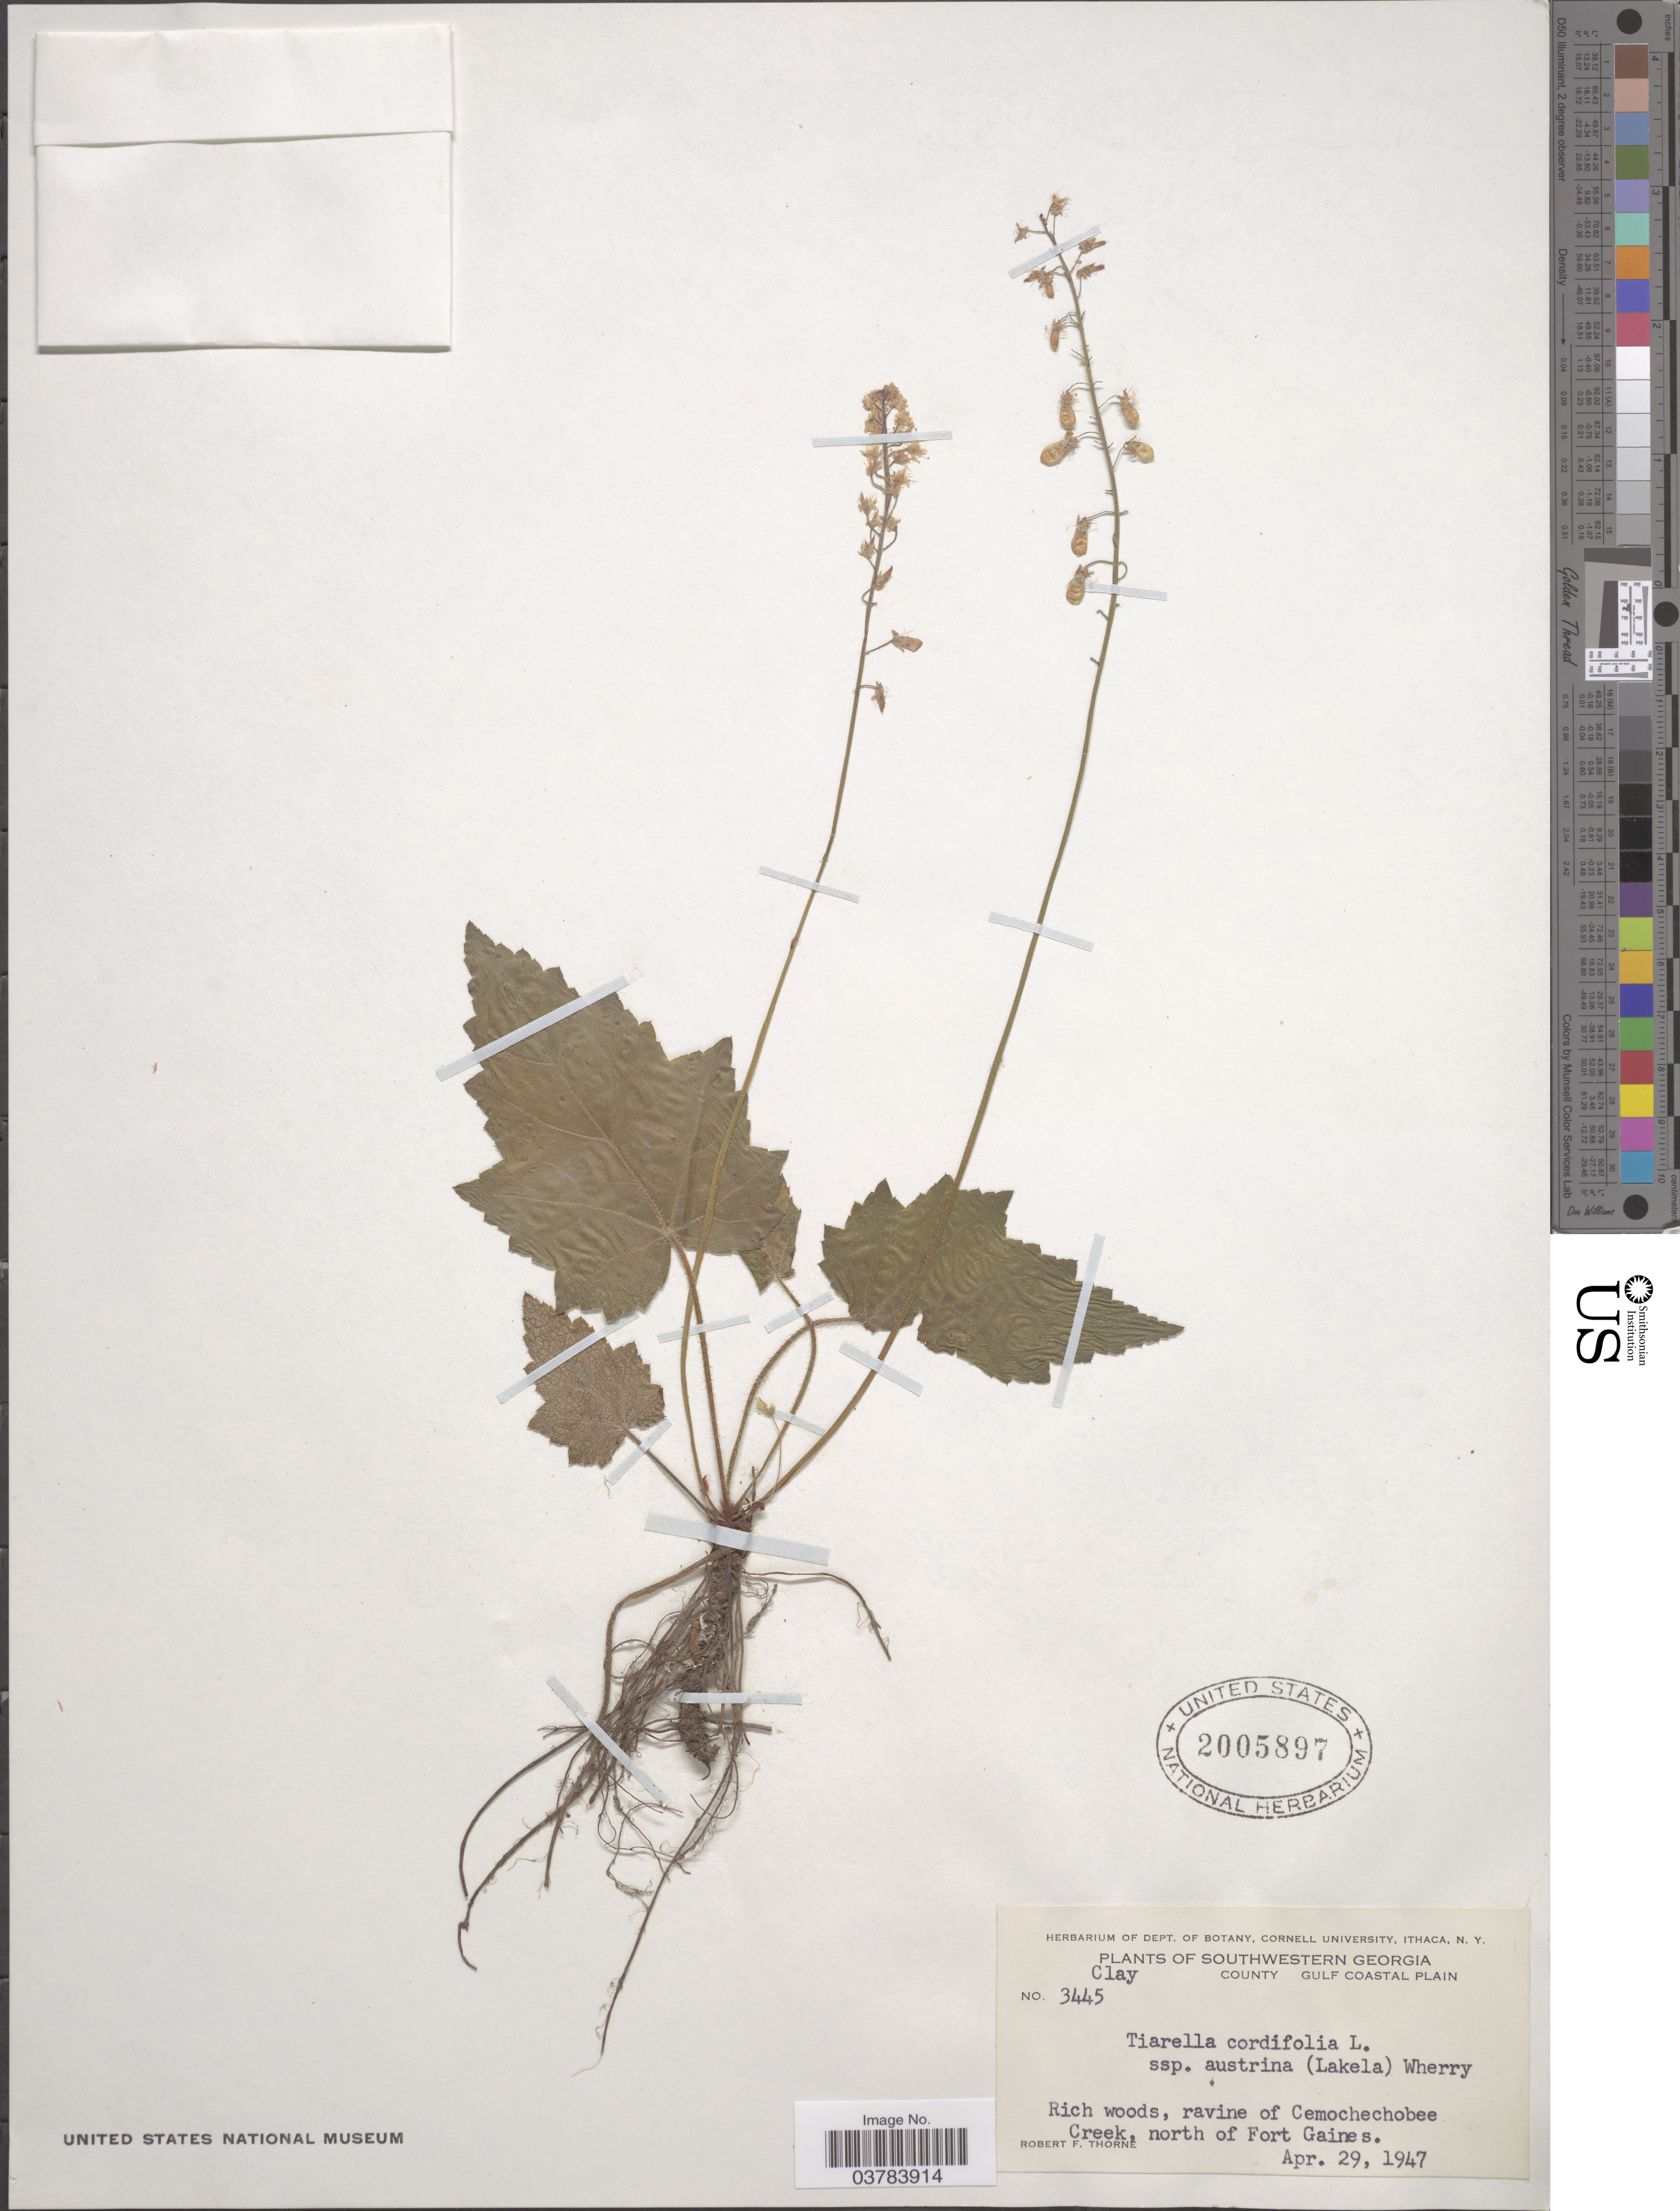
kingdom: Plantae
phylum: Tracheophyta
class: Magnoliopsida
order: Saxifragales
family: Saxifragaceae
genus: Tiarella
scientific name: Tiarella cordifolia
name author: L.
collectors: R. F. Thorne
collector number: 3445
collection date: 1947-04-29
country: United States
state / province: Georgia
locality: Southwestern Georgia. Clay County. Gulf Coastal Plain. Rich woods, ravine of Cemochechobee Creek, north of Fort Gaines.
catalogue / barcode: US 2005897